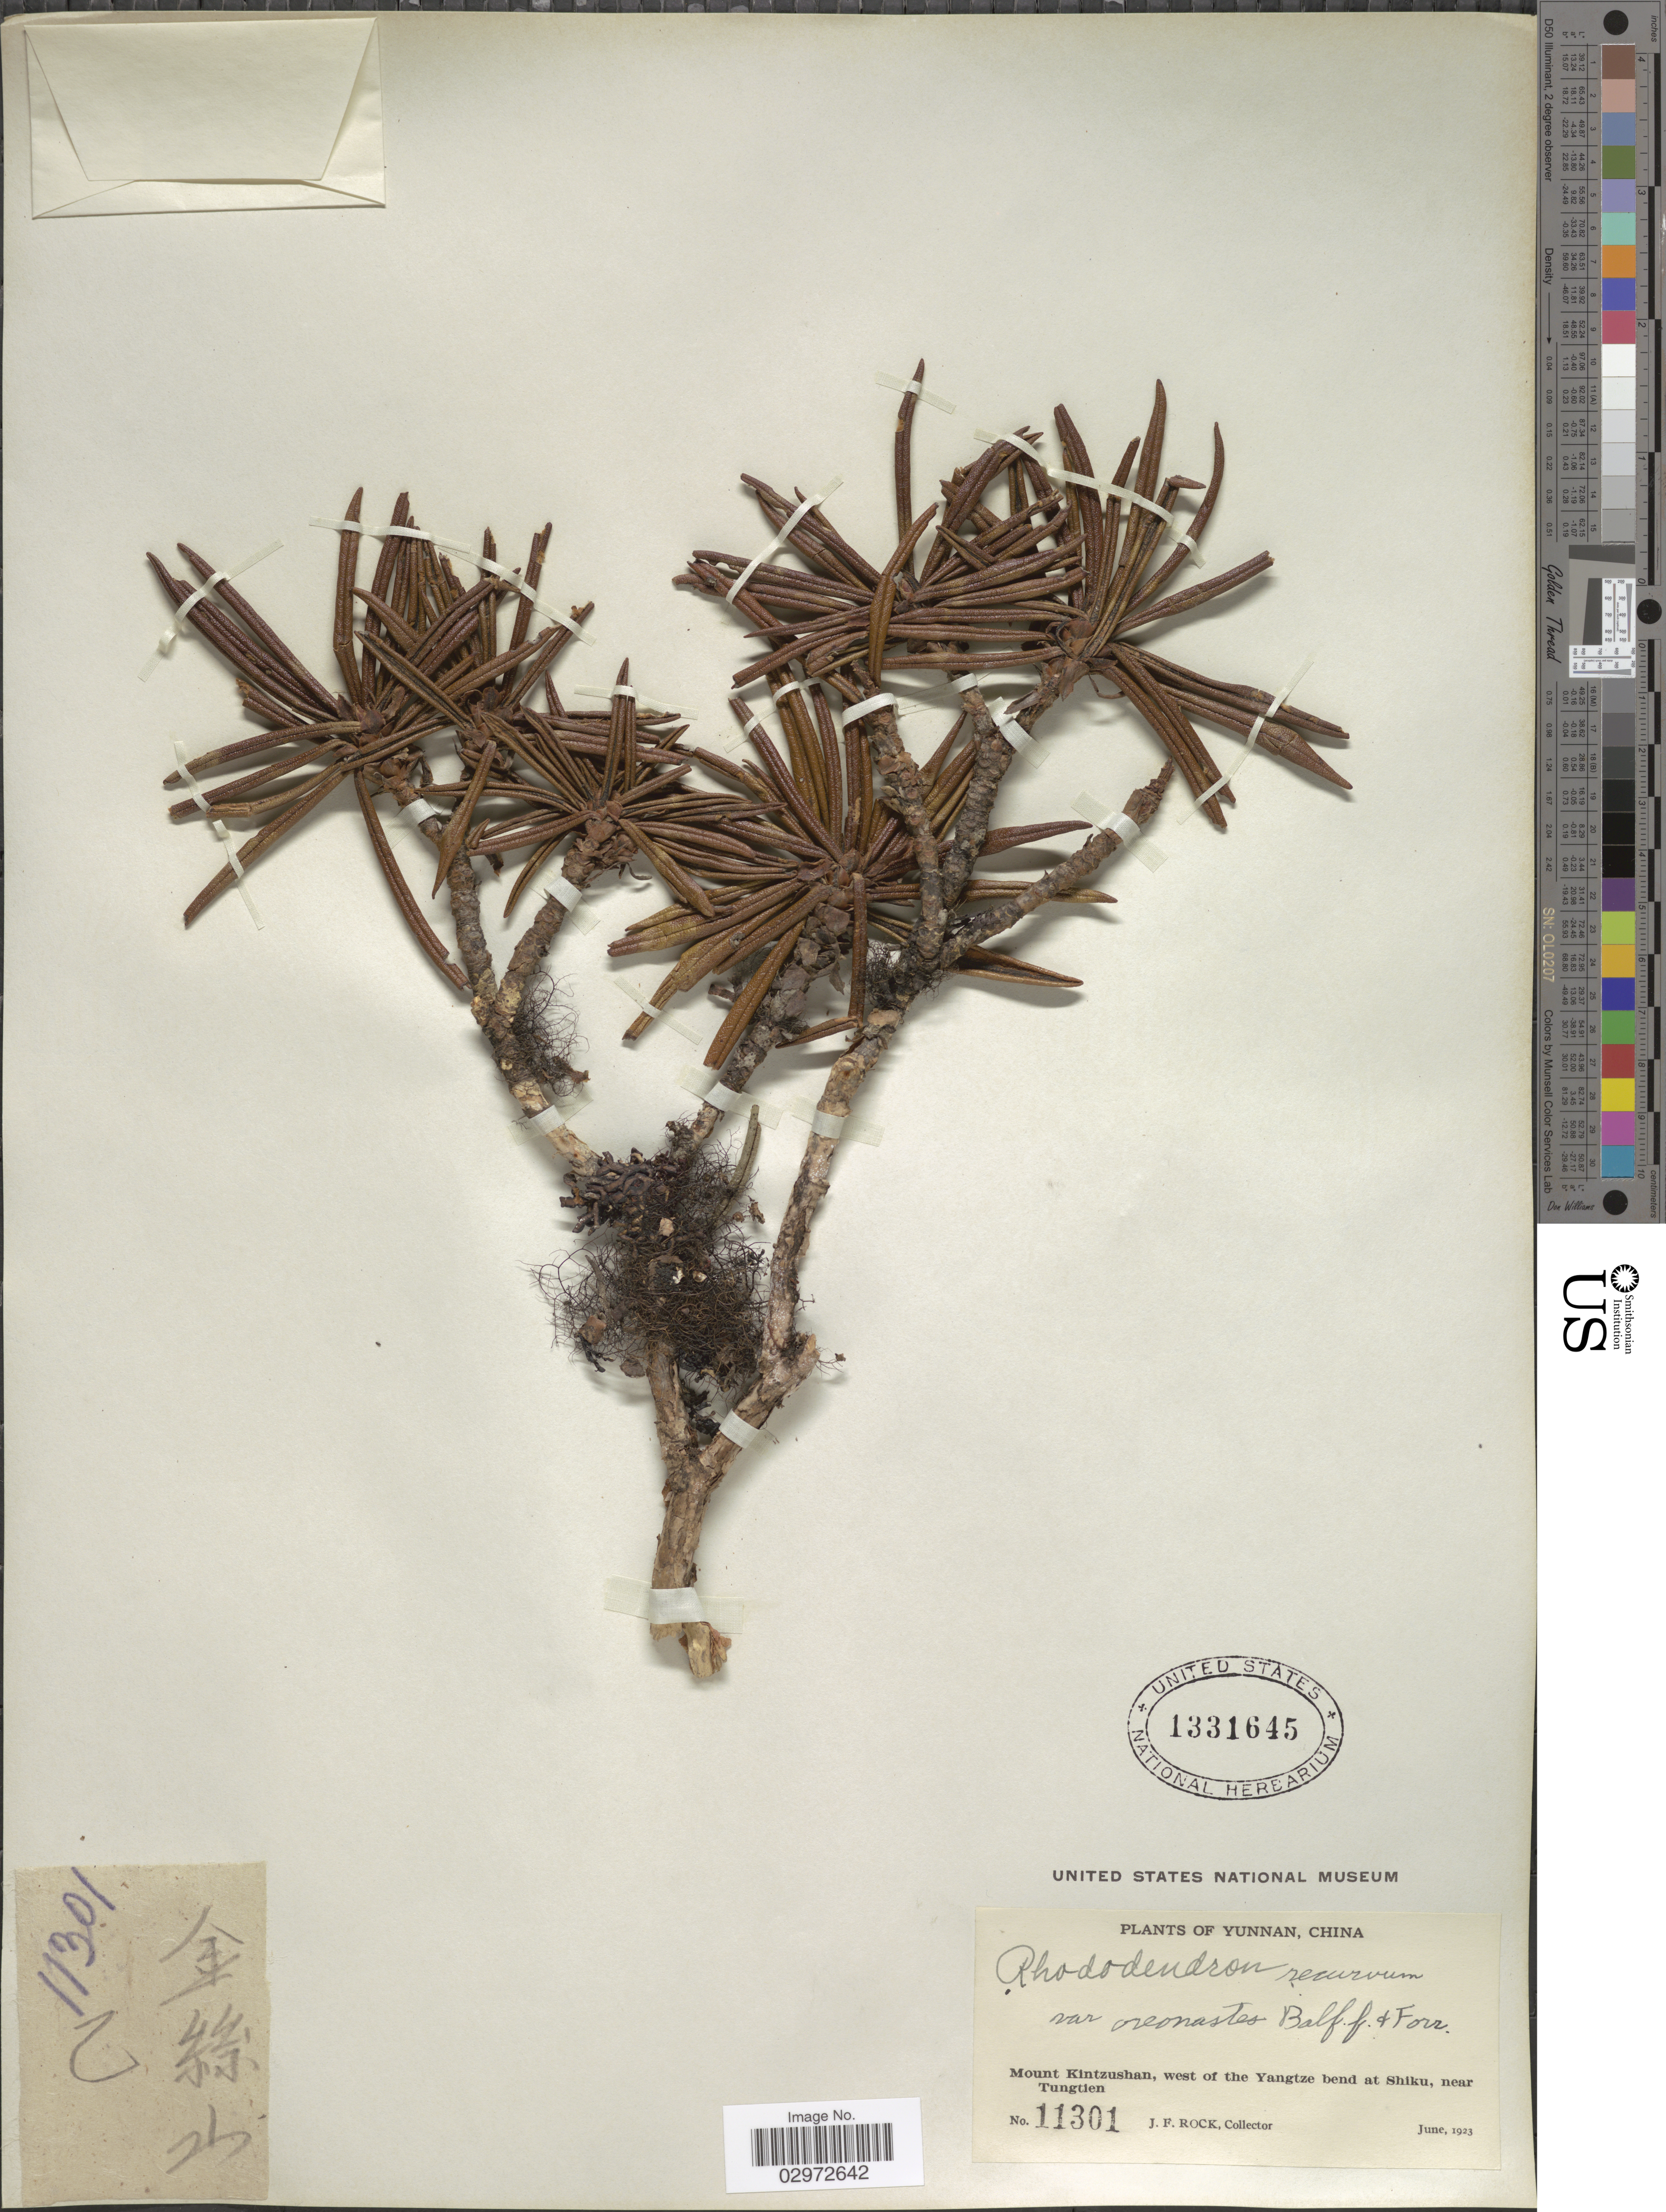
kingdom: Plantae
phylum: Tracheophyta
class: Magnoliopsida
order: Ericales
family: Ericaceae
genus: Rhododendron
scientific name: Rhododendron recurvum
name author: Balf. f. & Forrest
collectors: J. Rock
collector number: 11301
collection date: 1923-06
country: China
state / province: Yunnan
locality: Mount Kintzushan, west of the Yangtze bend at Shiku, near Tungtien.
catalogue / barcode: US 1331645